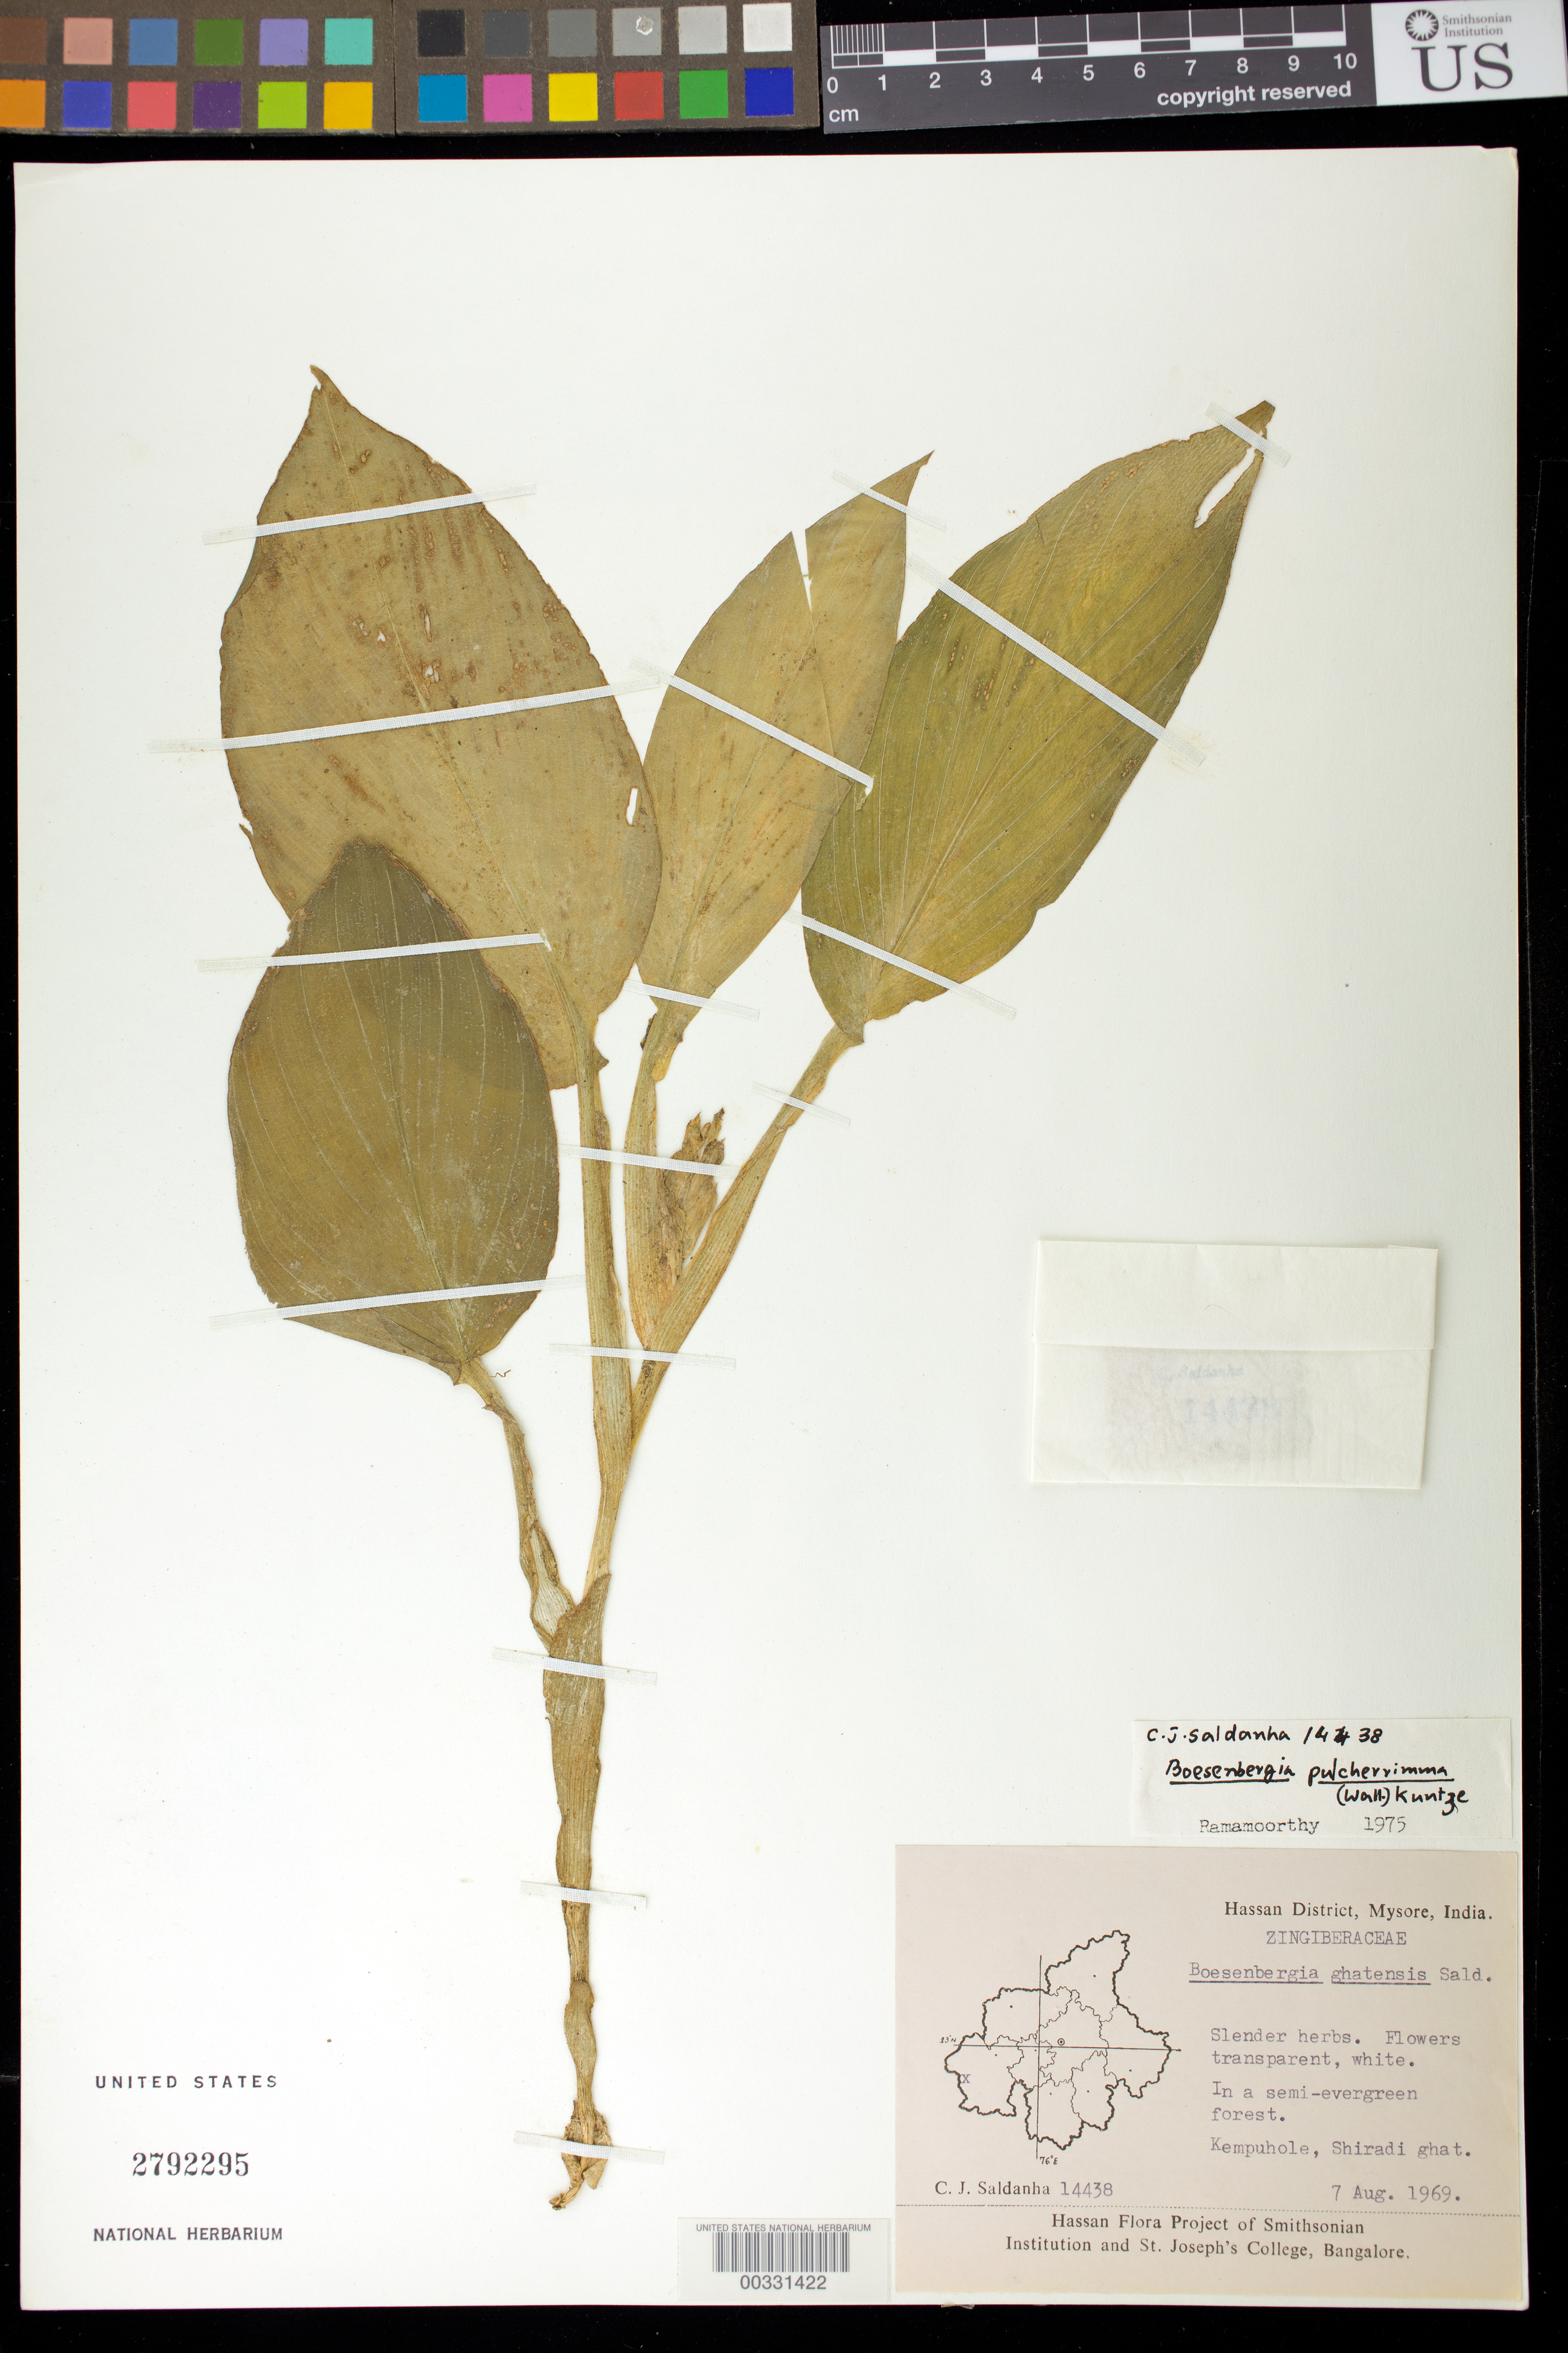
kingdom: Plantae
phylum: Tracheophyta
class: Liliopsida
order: Zingiberales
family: Zingiberaceae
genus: Boesenbergia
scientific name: Boesenbergia pulcherrima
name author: (Wall.) Kuntze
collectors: C. J. Saldanha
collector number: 14438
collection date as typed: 07 Aug 1969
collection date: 1969-08-07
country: India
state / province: Karnataka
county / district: Hassan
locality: Kempuhole, shiradi ghat, mysore state [mysore state = karnataka.]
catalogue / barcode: US 2792295